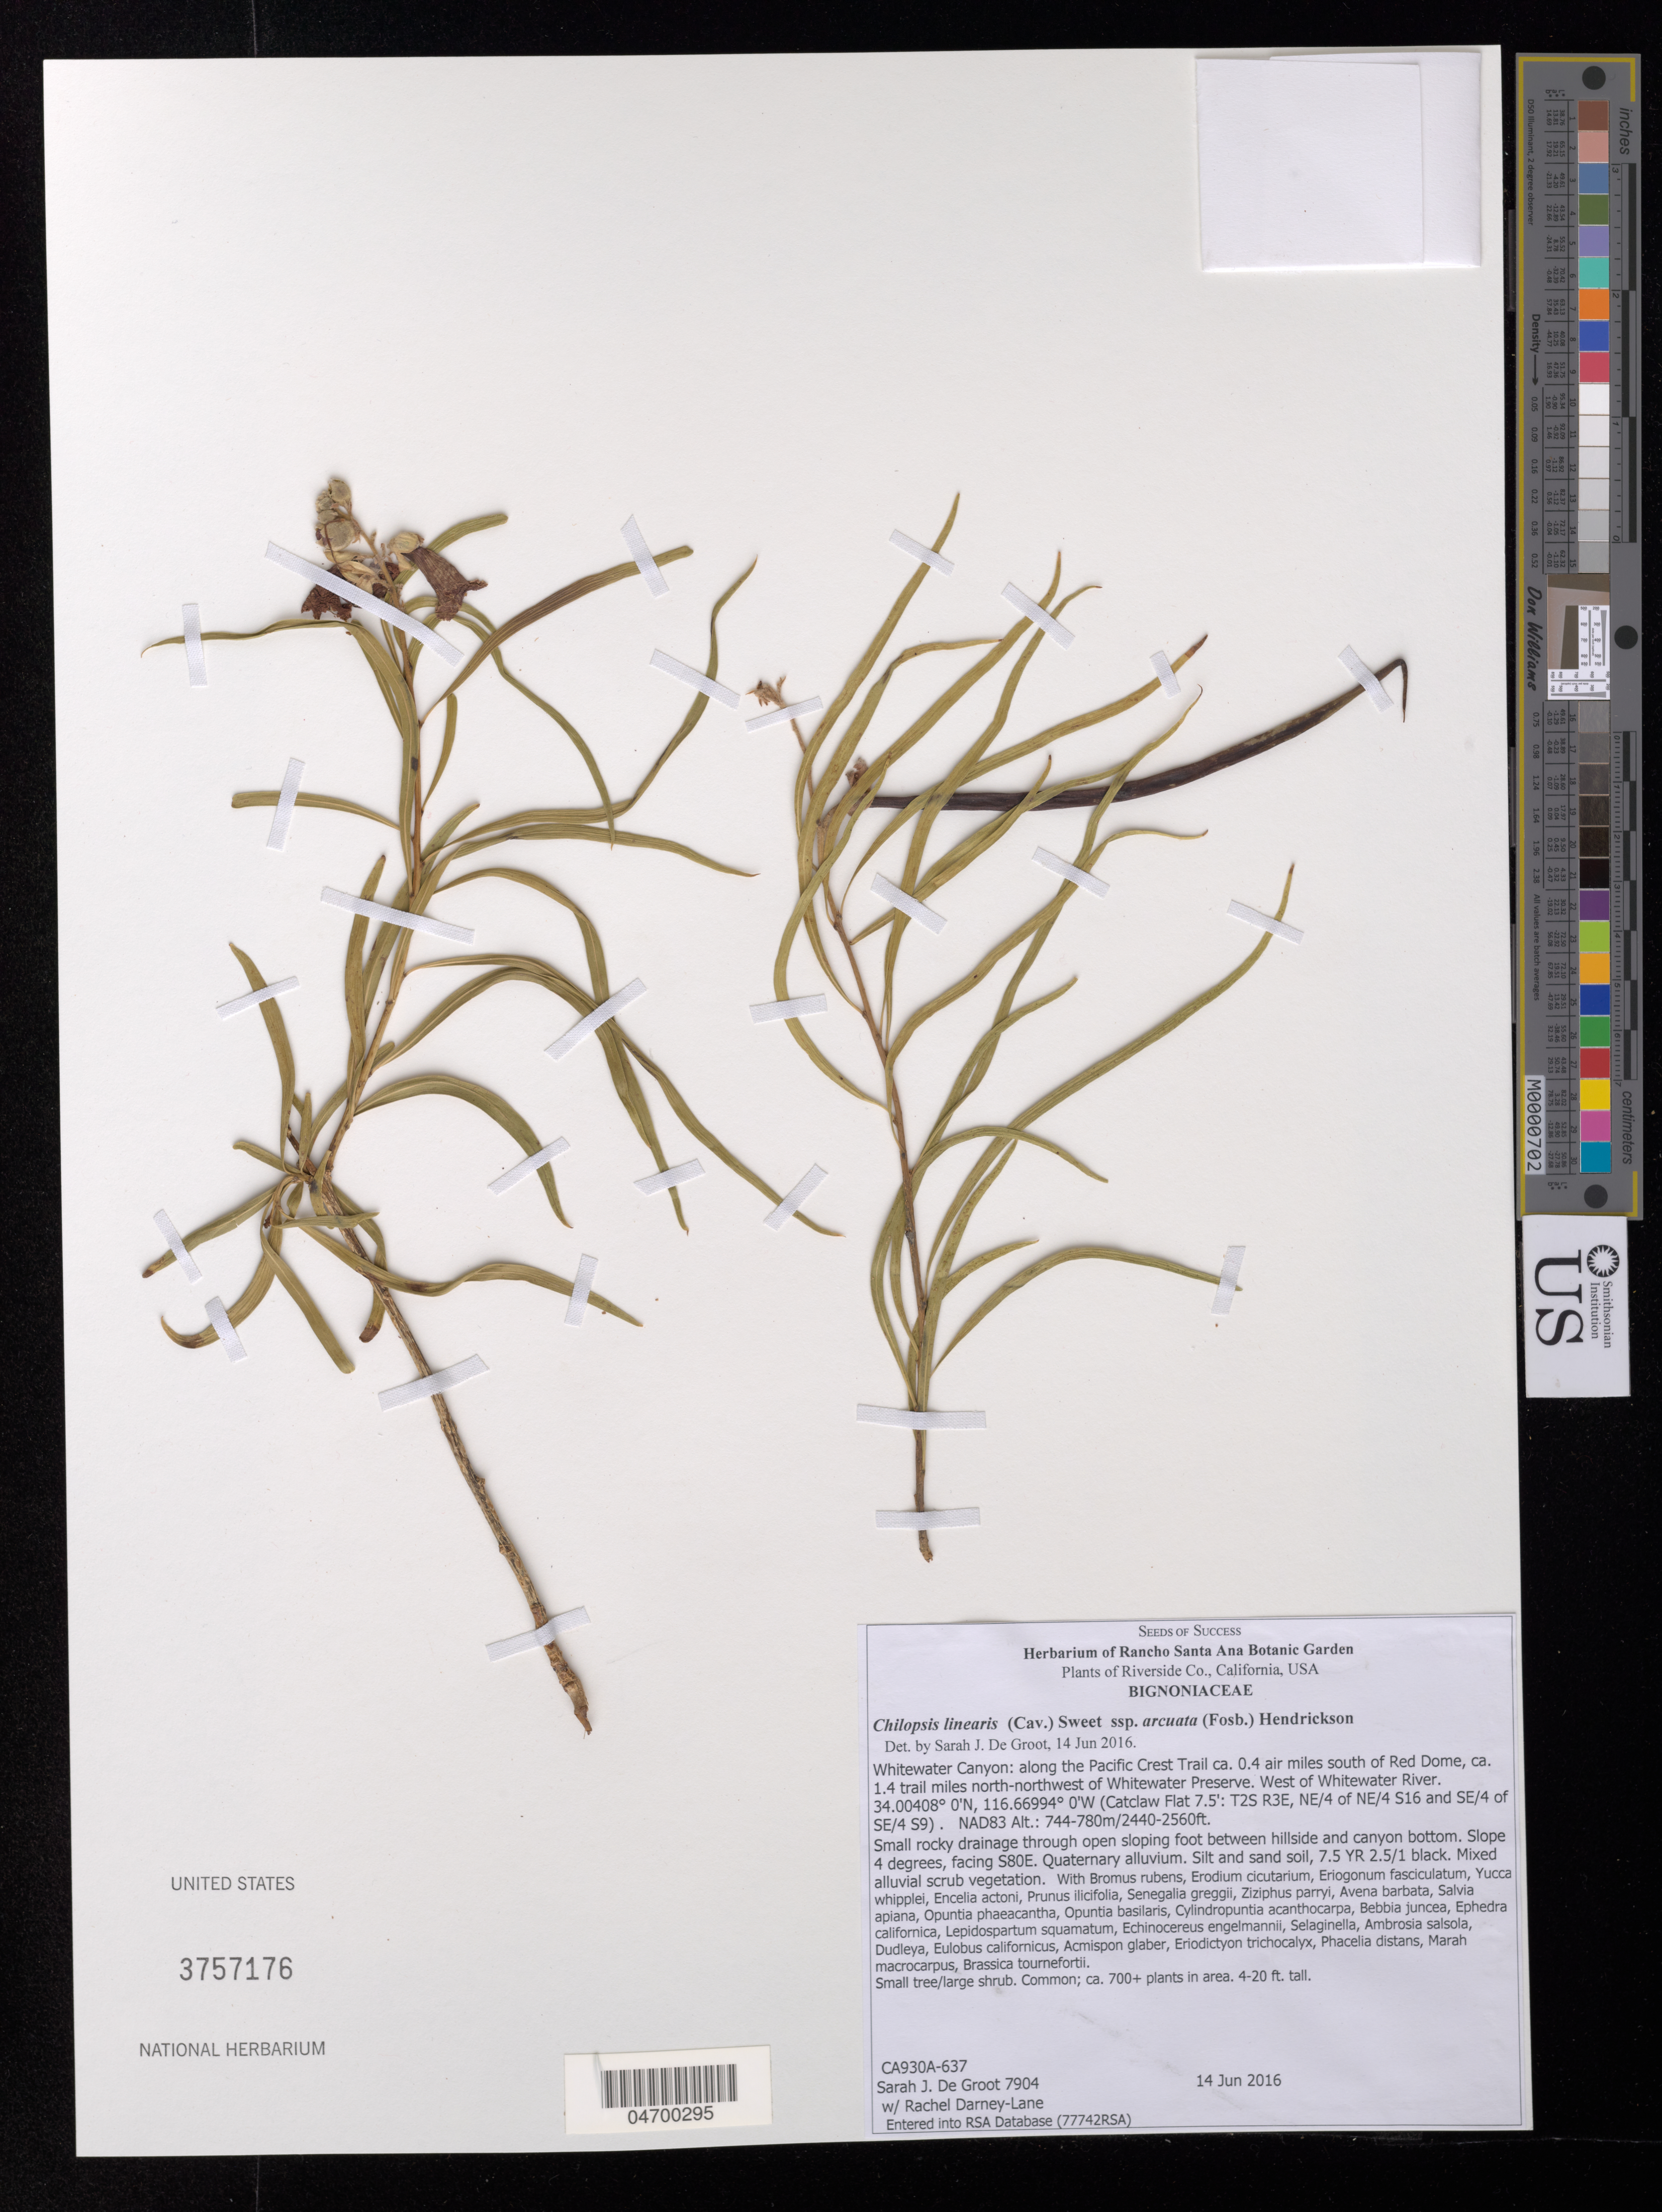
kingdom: Plantae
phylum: Tracheophyta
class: Magnoliopsida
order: Lamiales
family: Bignoniaceae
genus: Chilopsis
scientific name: Chilopsis linearis var. tomenticaulis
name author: Henrickson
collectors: S. De Groot & R. Darney-Lane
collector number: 7904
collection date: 2016-06-14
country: United States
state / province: California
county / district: Riverside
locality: Riverside Co. Whitewater Canyon: along the Pacific Crest Trail ca. 0.4 air miles south of Red Dome, ca. 1.4 trail miles north-northwest of Whitewater Preserve. West of Whitewater River. (Catclaw Flat 7.5': T2S R3E, NE/4 of NE/4 S16 and SE/4 of SE/4 S9).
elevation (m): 744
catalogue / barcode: US 3757176